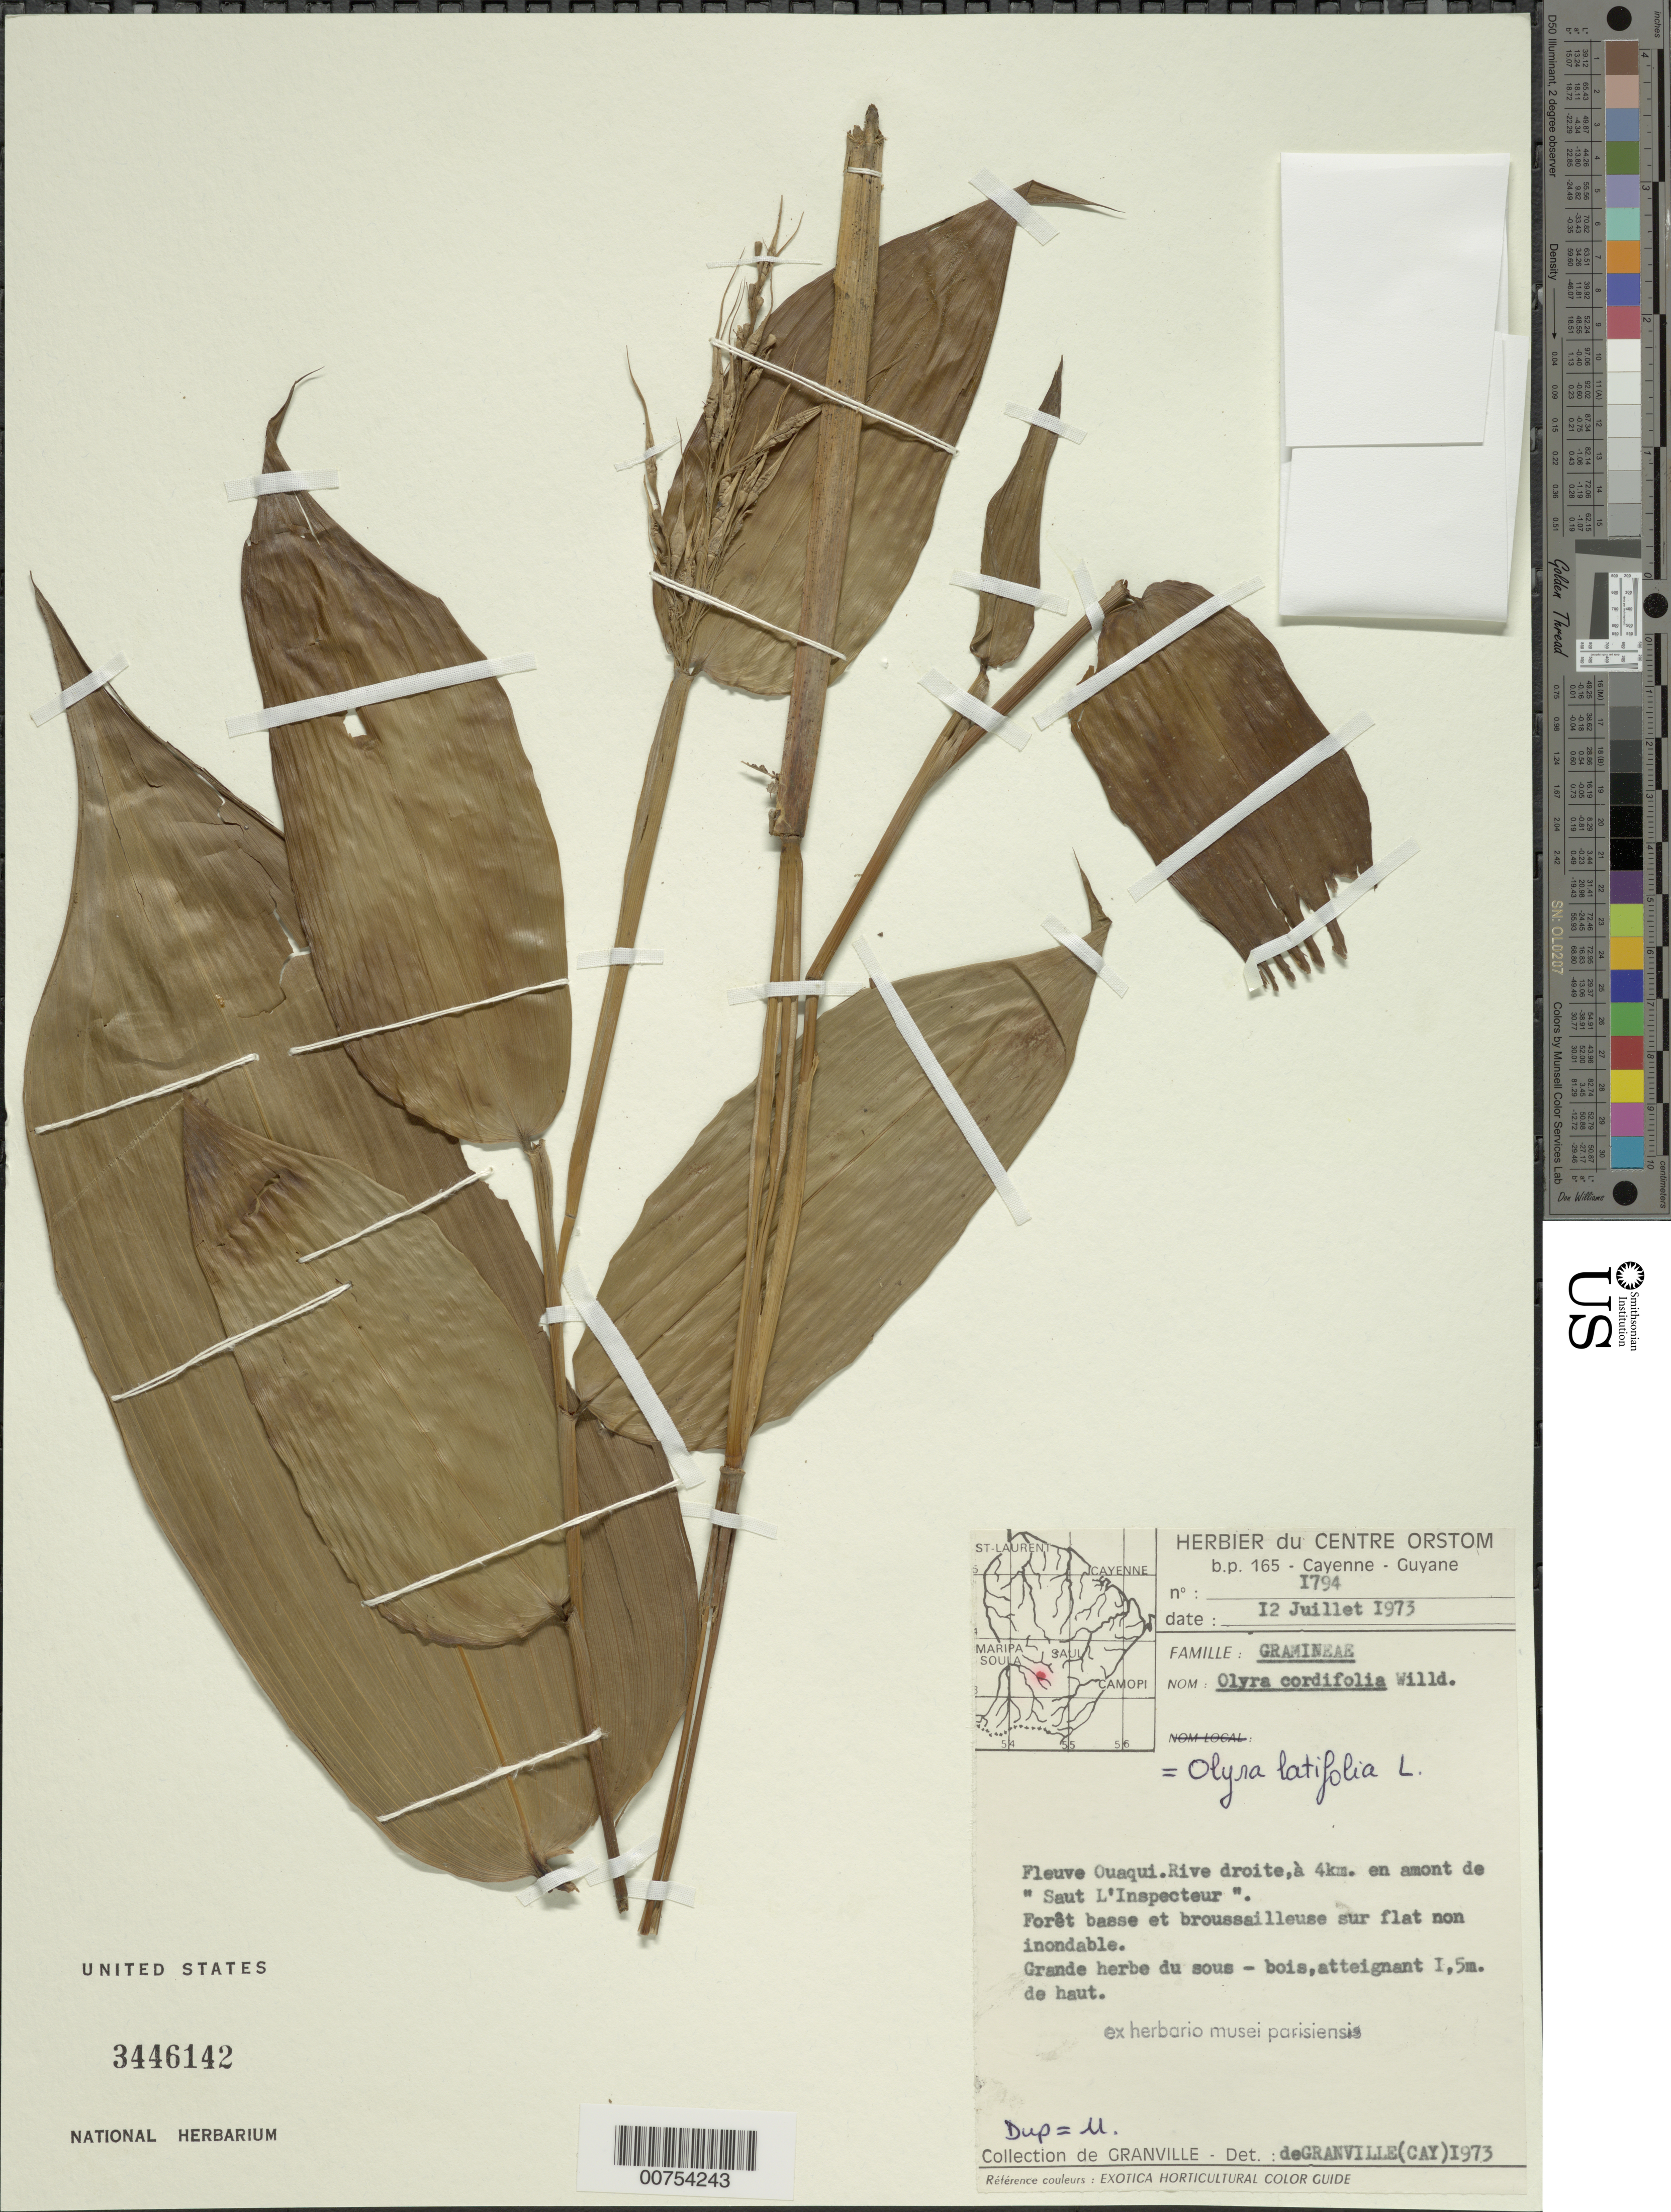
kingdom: Plantae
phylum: Tracheophyta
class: Liliopsida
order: Poales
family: Poaceae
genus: Olyra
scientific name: Olyra latifolia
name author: L.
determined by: Granville, J. J. de, (CAY), Institut de Recherche pour le Developpement (IRD) (FRENCH GUIANA)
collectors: J.-J. de Granville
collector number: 1794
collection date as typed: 12-Jul-73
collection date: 1973-07-12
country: French Guiana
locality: Fleuve Ouaqui, 4 km en amont de "Saut L'Inspecteur"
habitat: Forêt basse et broussailleuse sur flat non inondable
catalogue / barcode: US 3446142